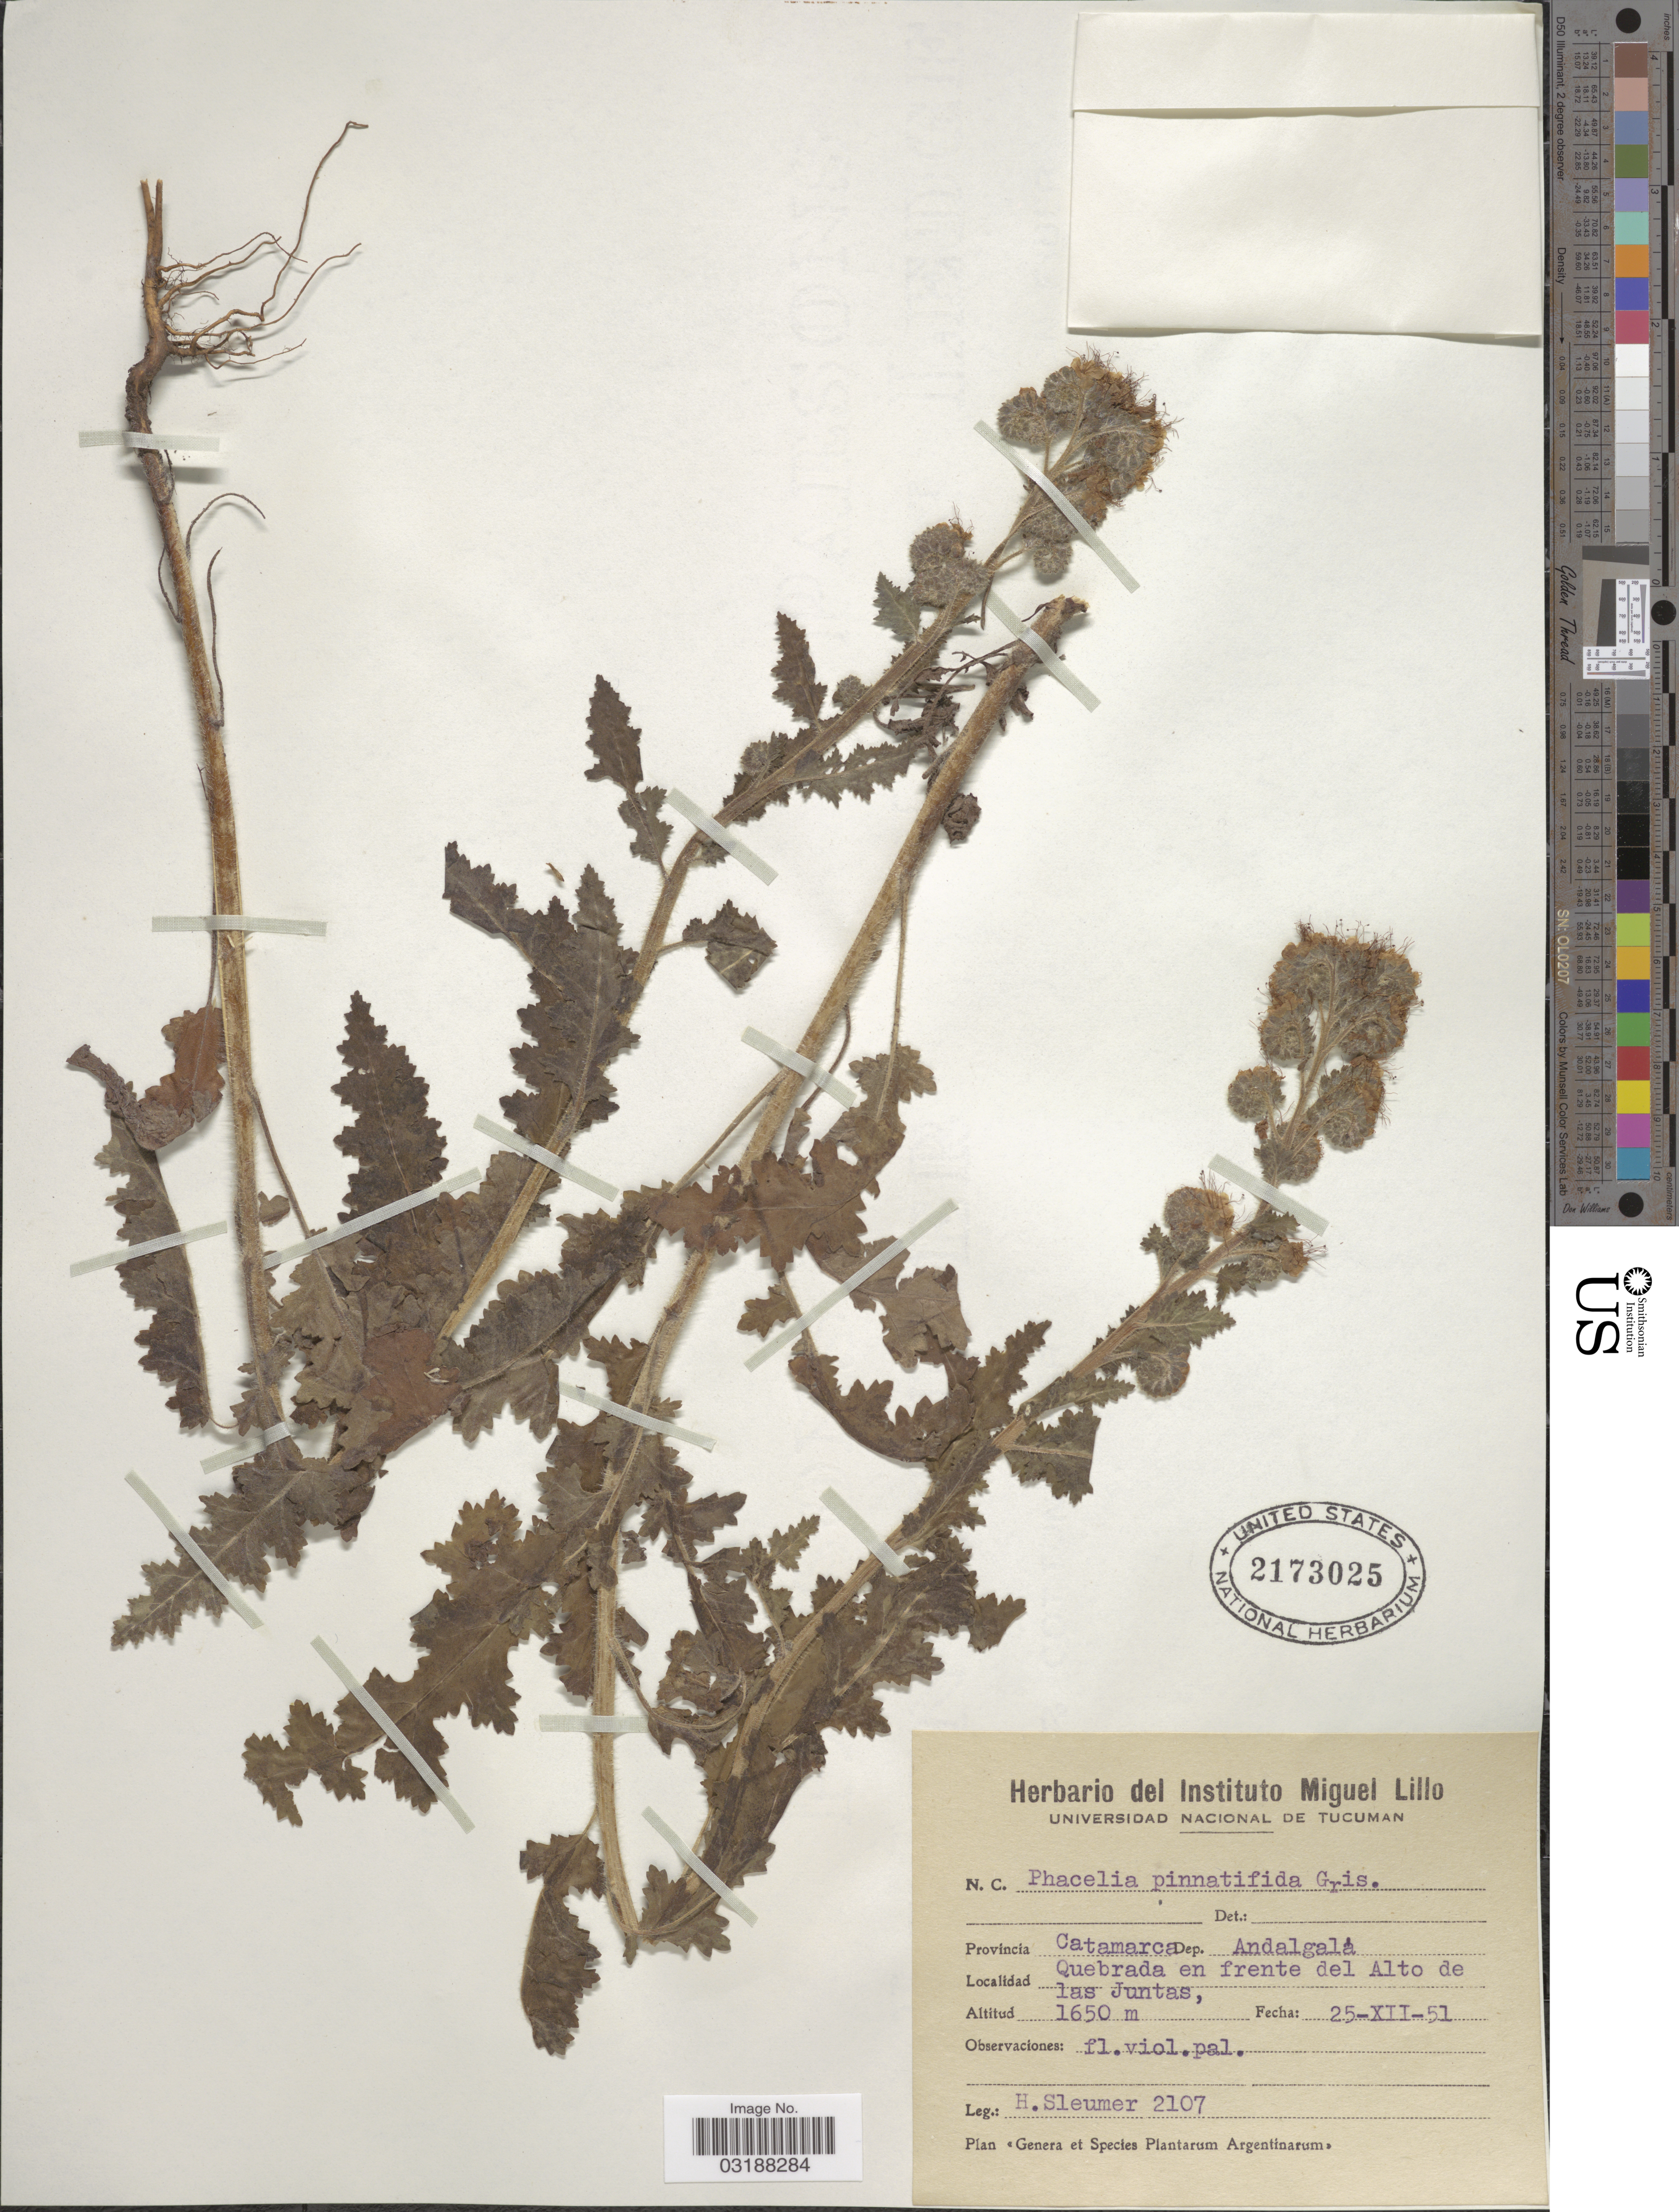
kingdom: Plantae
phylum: Tracheophyta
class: Magnoliopsida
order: Boraginales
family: Hydrophyllaceae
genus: Phacelia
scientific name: Phacelia pinnatifida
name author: Griseb. ex Wedd.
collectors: H. O. Sleumer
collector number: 2107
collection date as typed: Transcribed d/m/y: 25/12/51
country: Argentina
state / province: Catamarca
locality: Provincia Catamarca. Dep. Andalgalá. Quebrada en frente del Alto de las Juntas.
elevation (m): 1650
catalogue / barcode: US 2173025